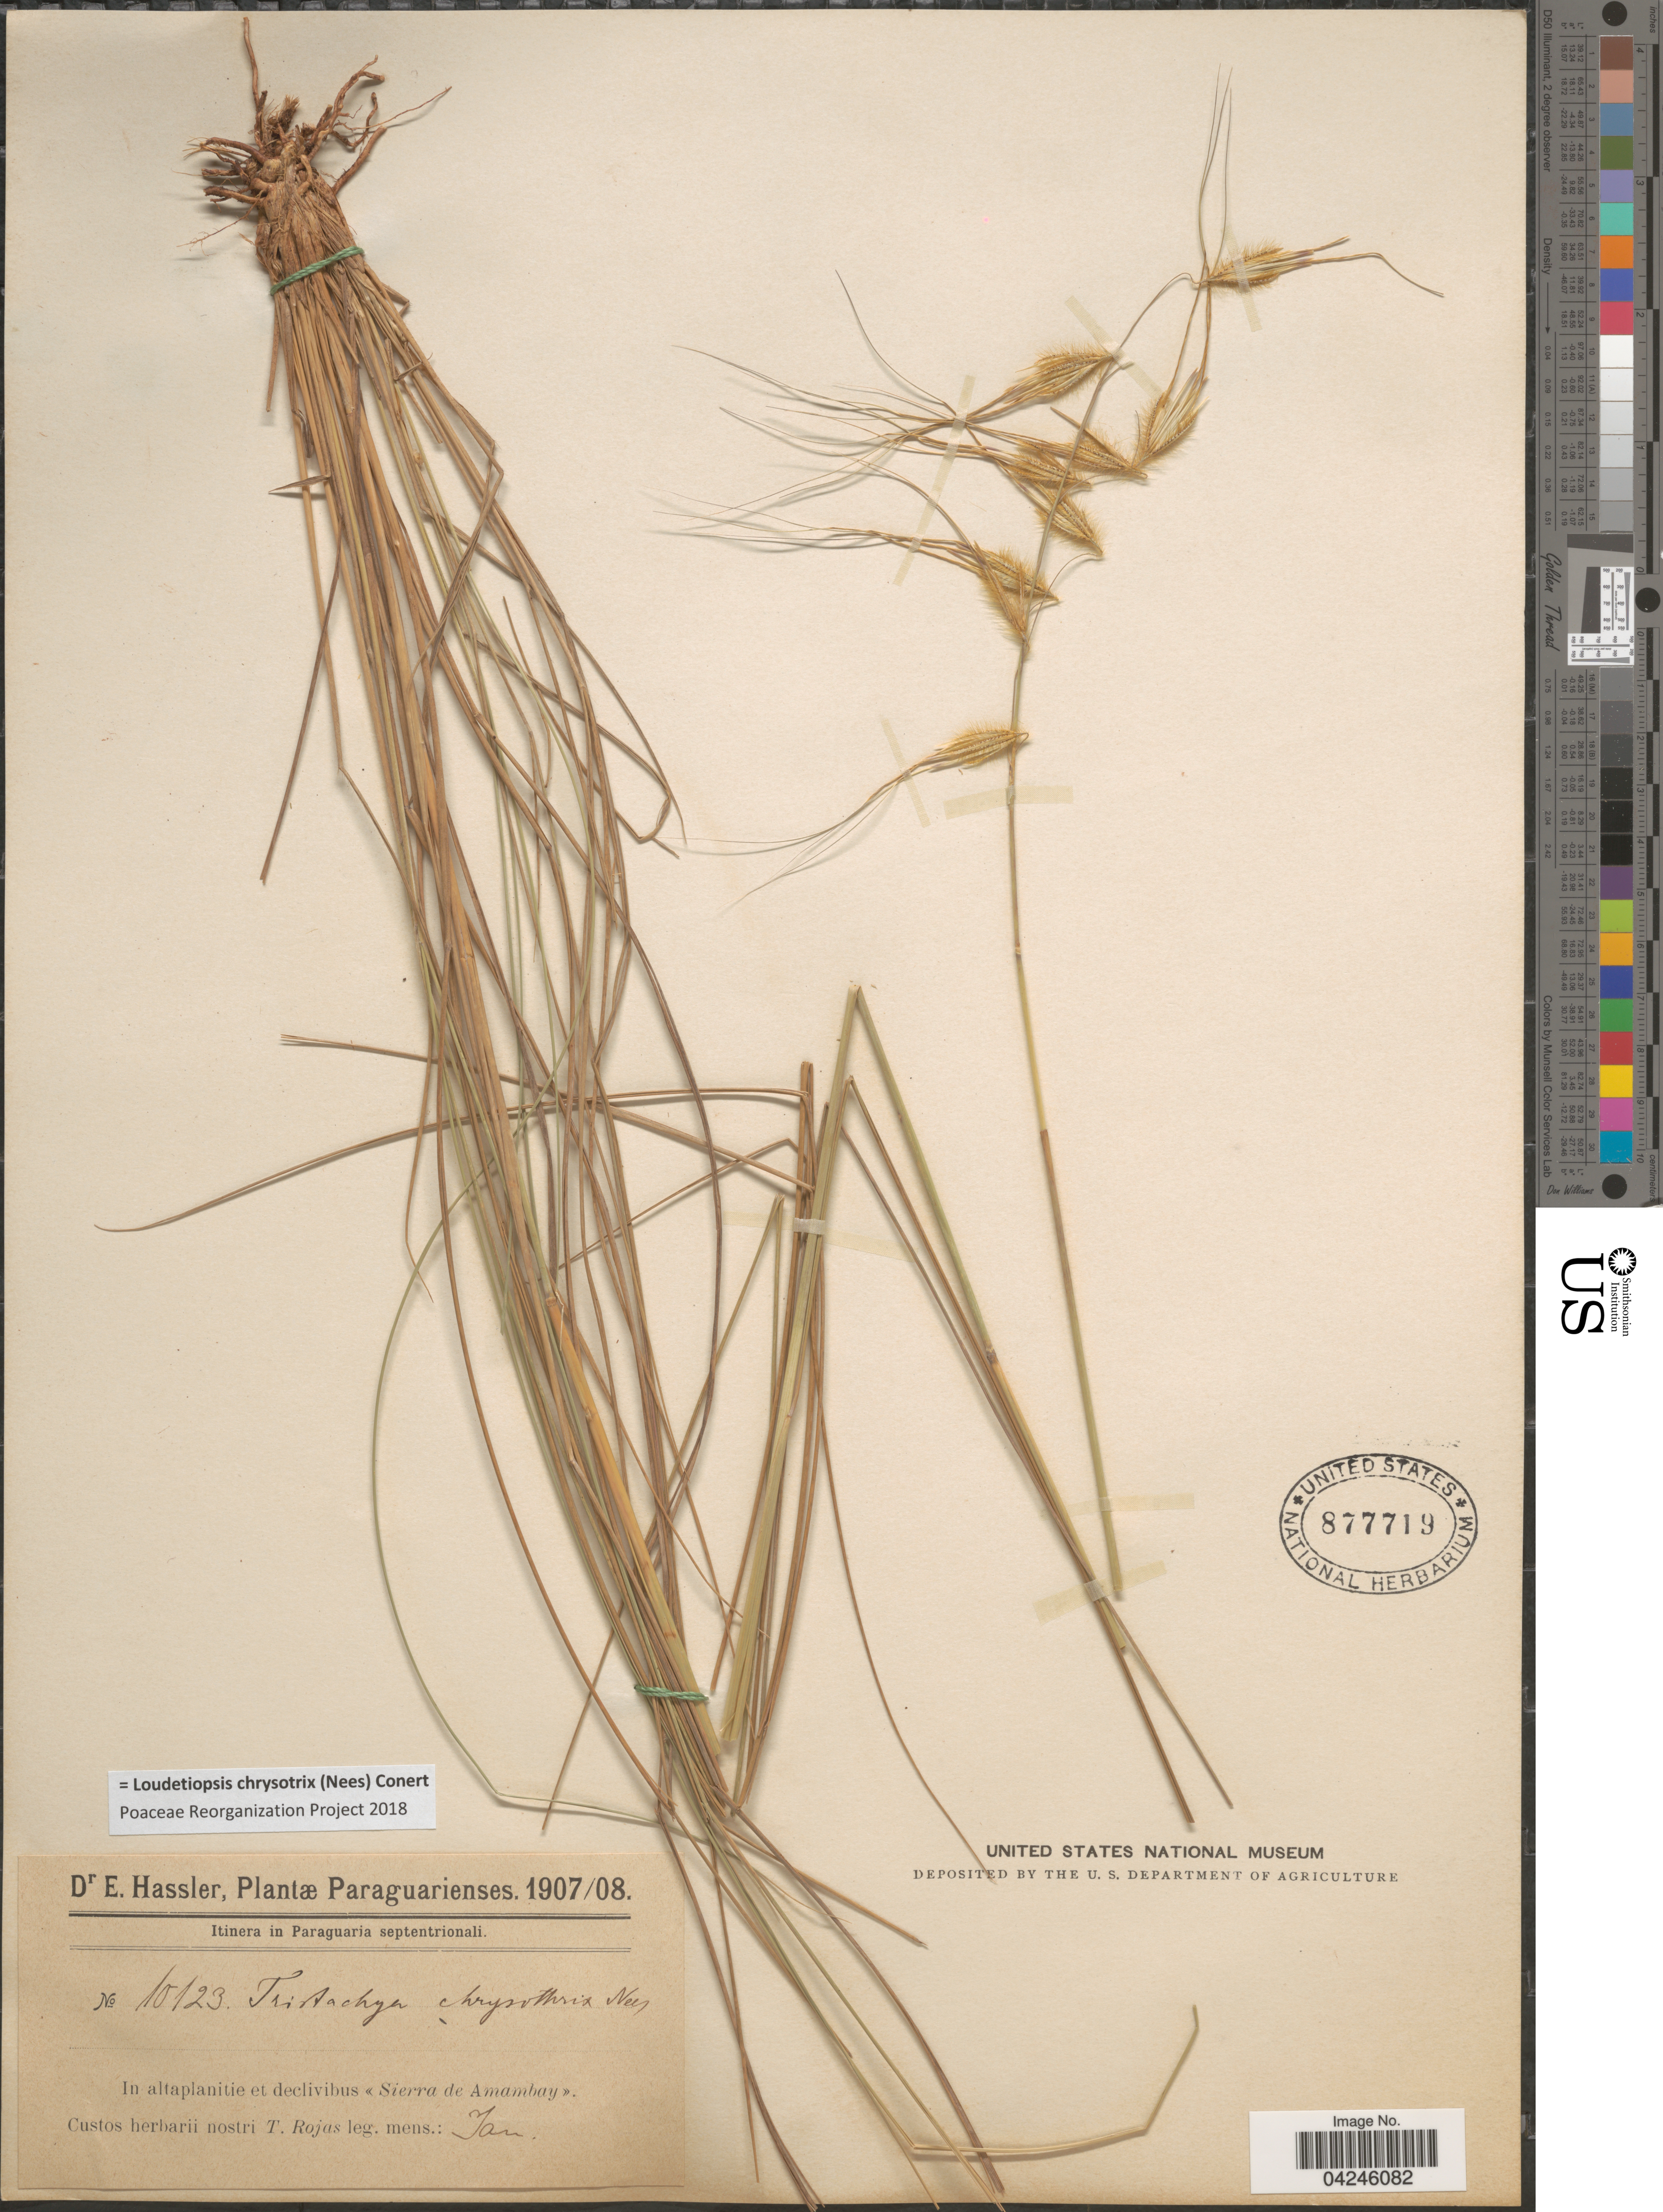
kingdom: Plantae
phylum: Tracheophyta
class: Liliopsida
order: Poales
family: Poaceae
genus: Loudetiopsis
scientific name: Loudetiopsis chrysothrix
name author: (Nees) Conert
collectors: T. Rojas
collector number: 10123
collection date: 1907-01/1908-01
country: Paraguay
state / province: Amambay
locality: Paraguarienses. Itinera in Paraguaria septentrionali. In altaplanitie et declivibus «Sierra de Amambay».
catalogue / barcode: US 877719